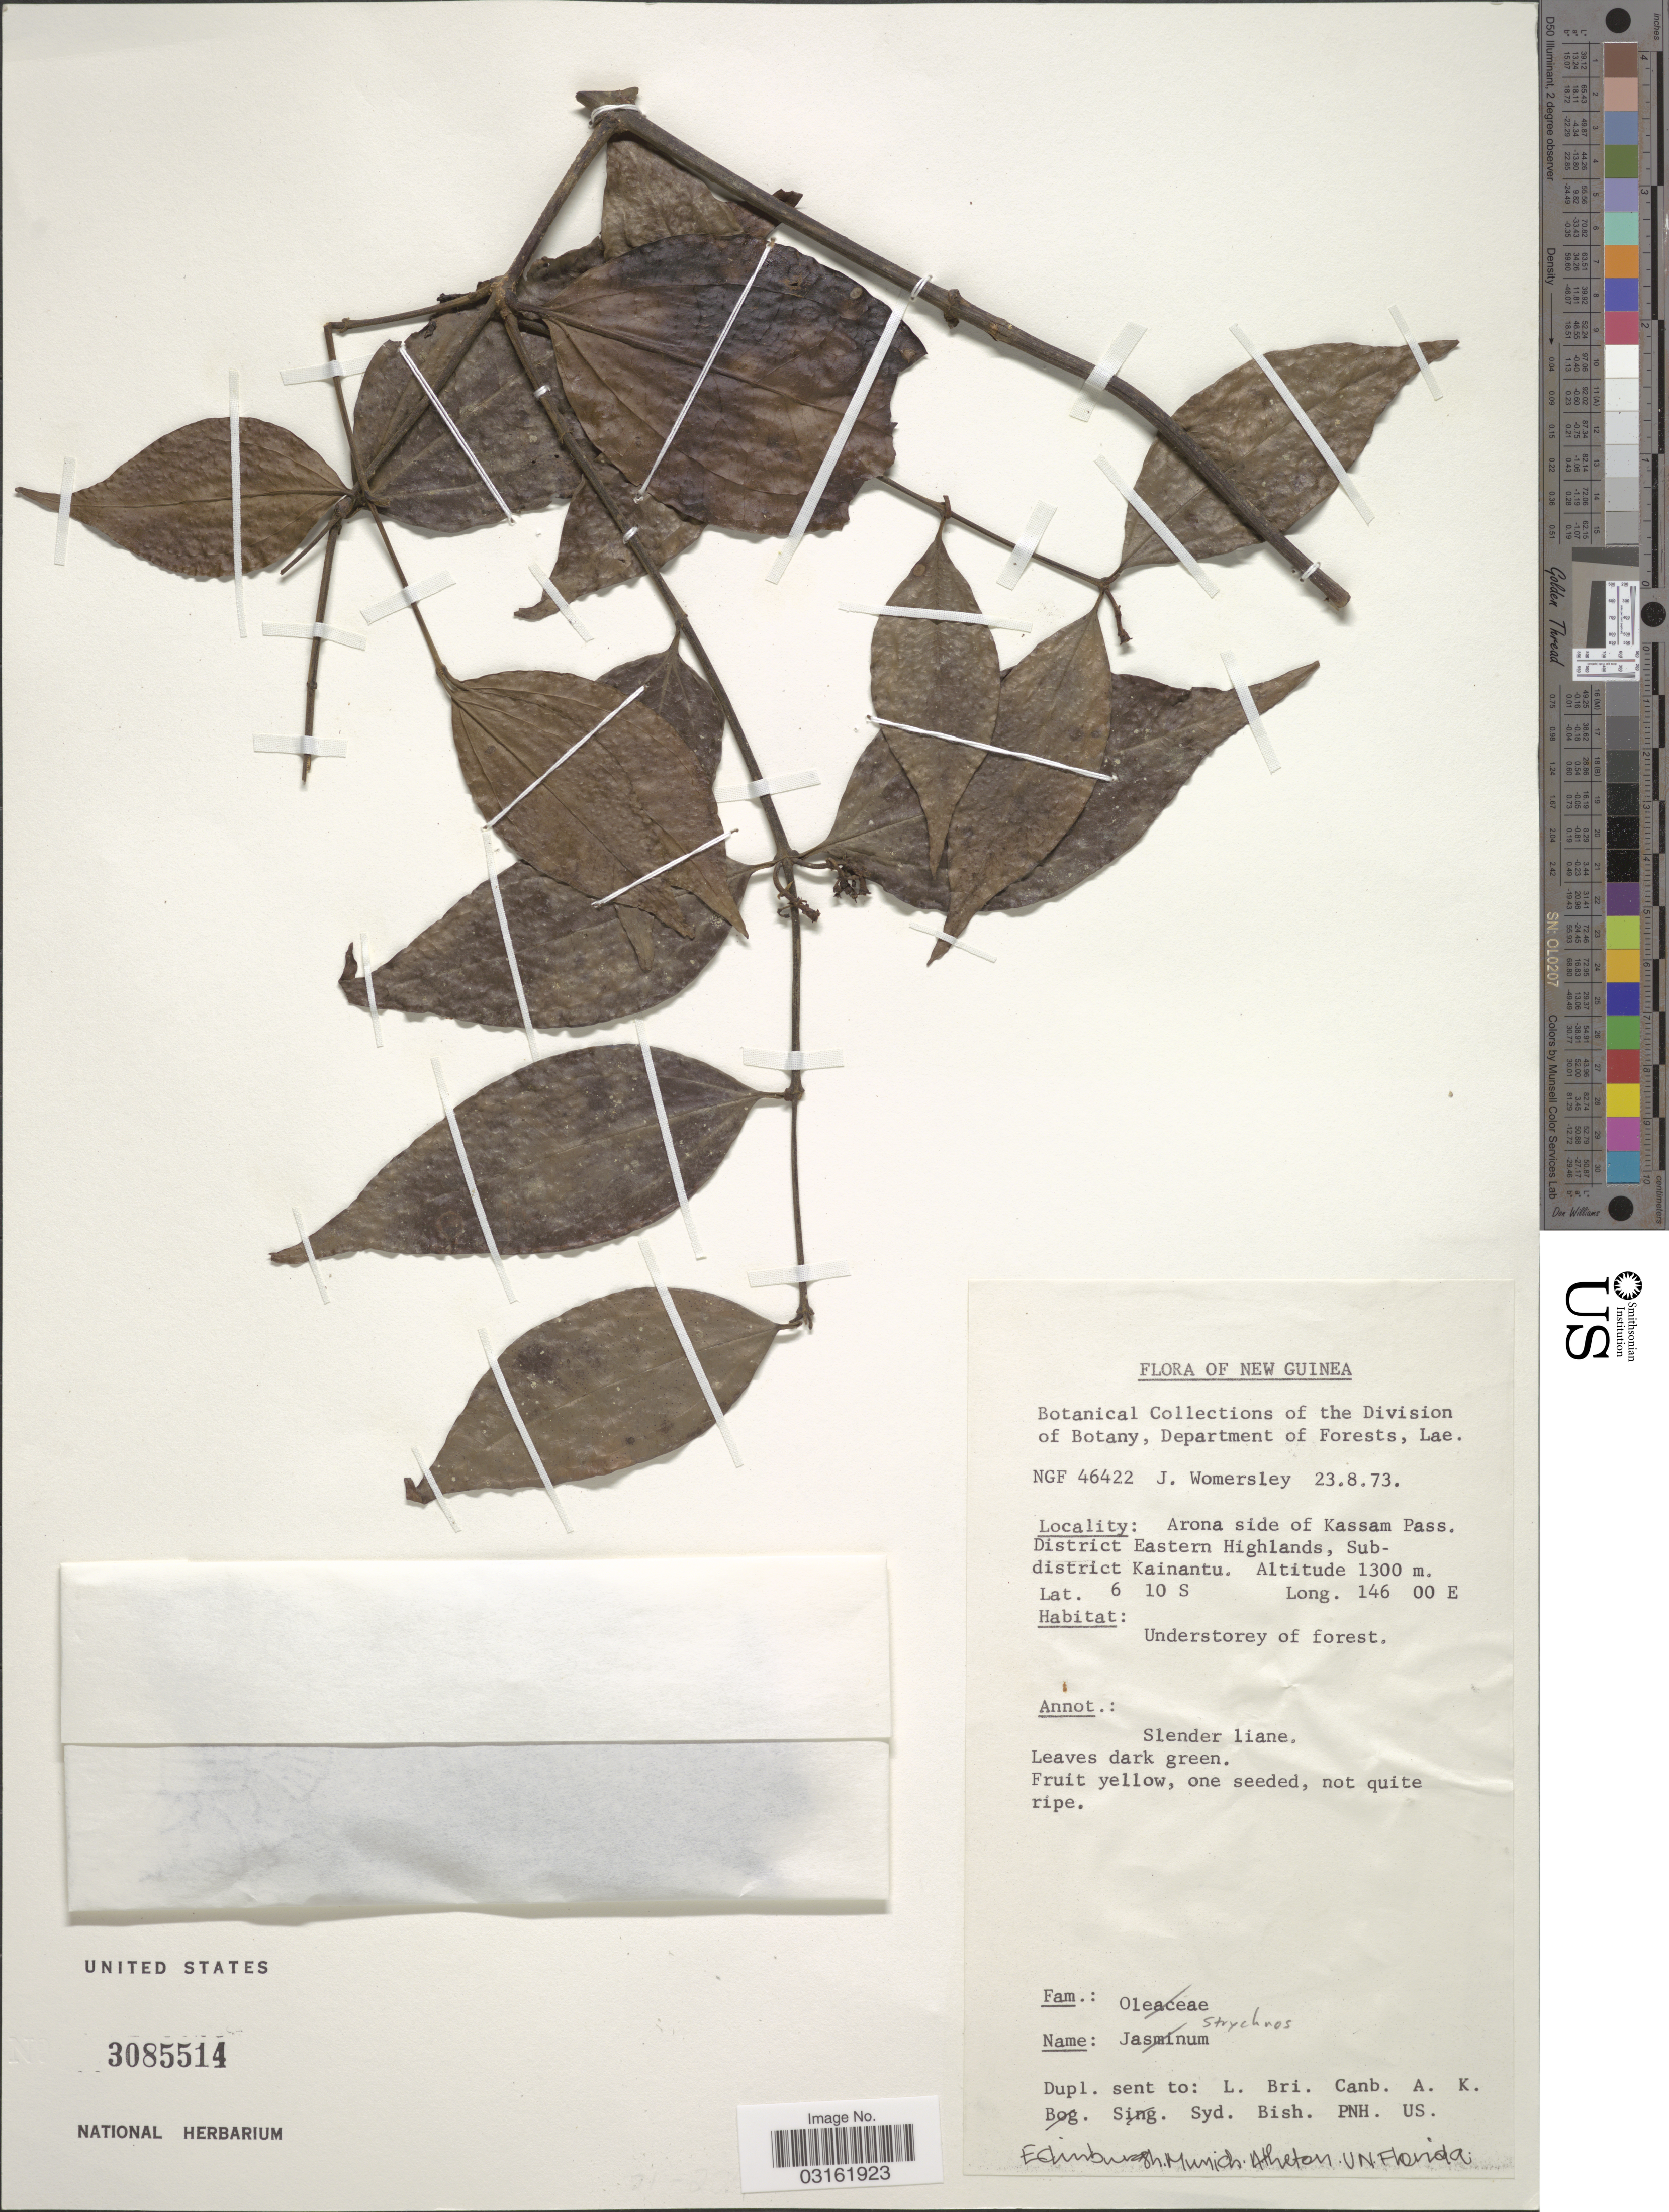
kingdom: Plantae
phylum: Tracheophyta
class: Magnoliopsida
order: Gentianales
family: Loganiaceae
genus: Strychnos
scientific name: Strychnos sp.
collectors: J. S. Womersley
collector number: NGF46422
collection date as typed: Transcribed d/m/y: 23/8/73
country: Papua New Guinea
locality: New Guinea. Arona side of Kassam Pass. District Eastern Highlands, Subdistrict Kainantu.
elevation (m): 1300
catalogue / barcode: US 3085514